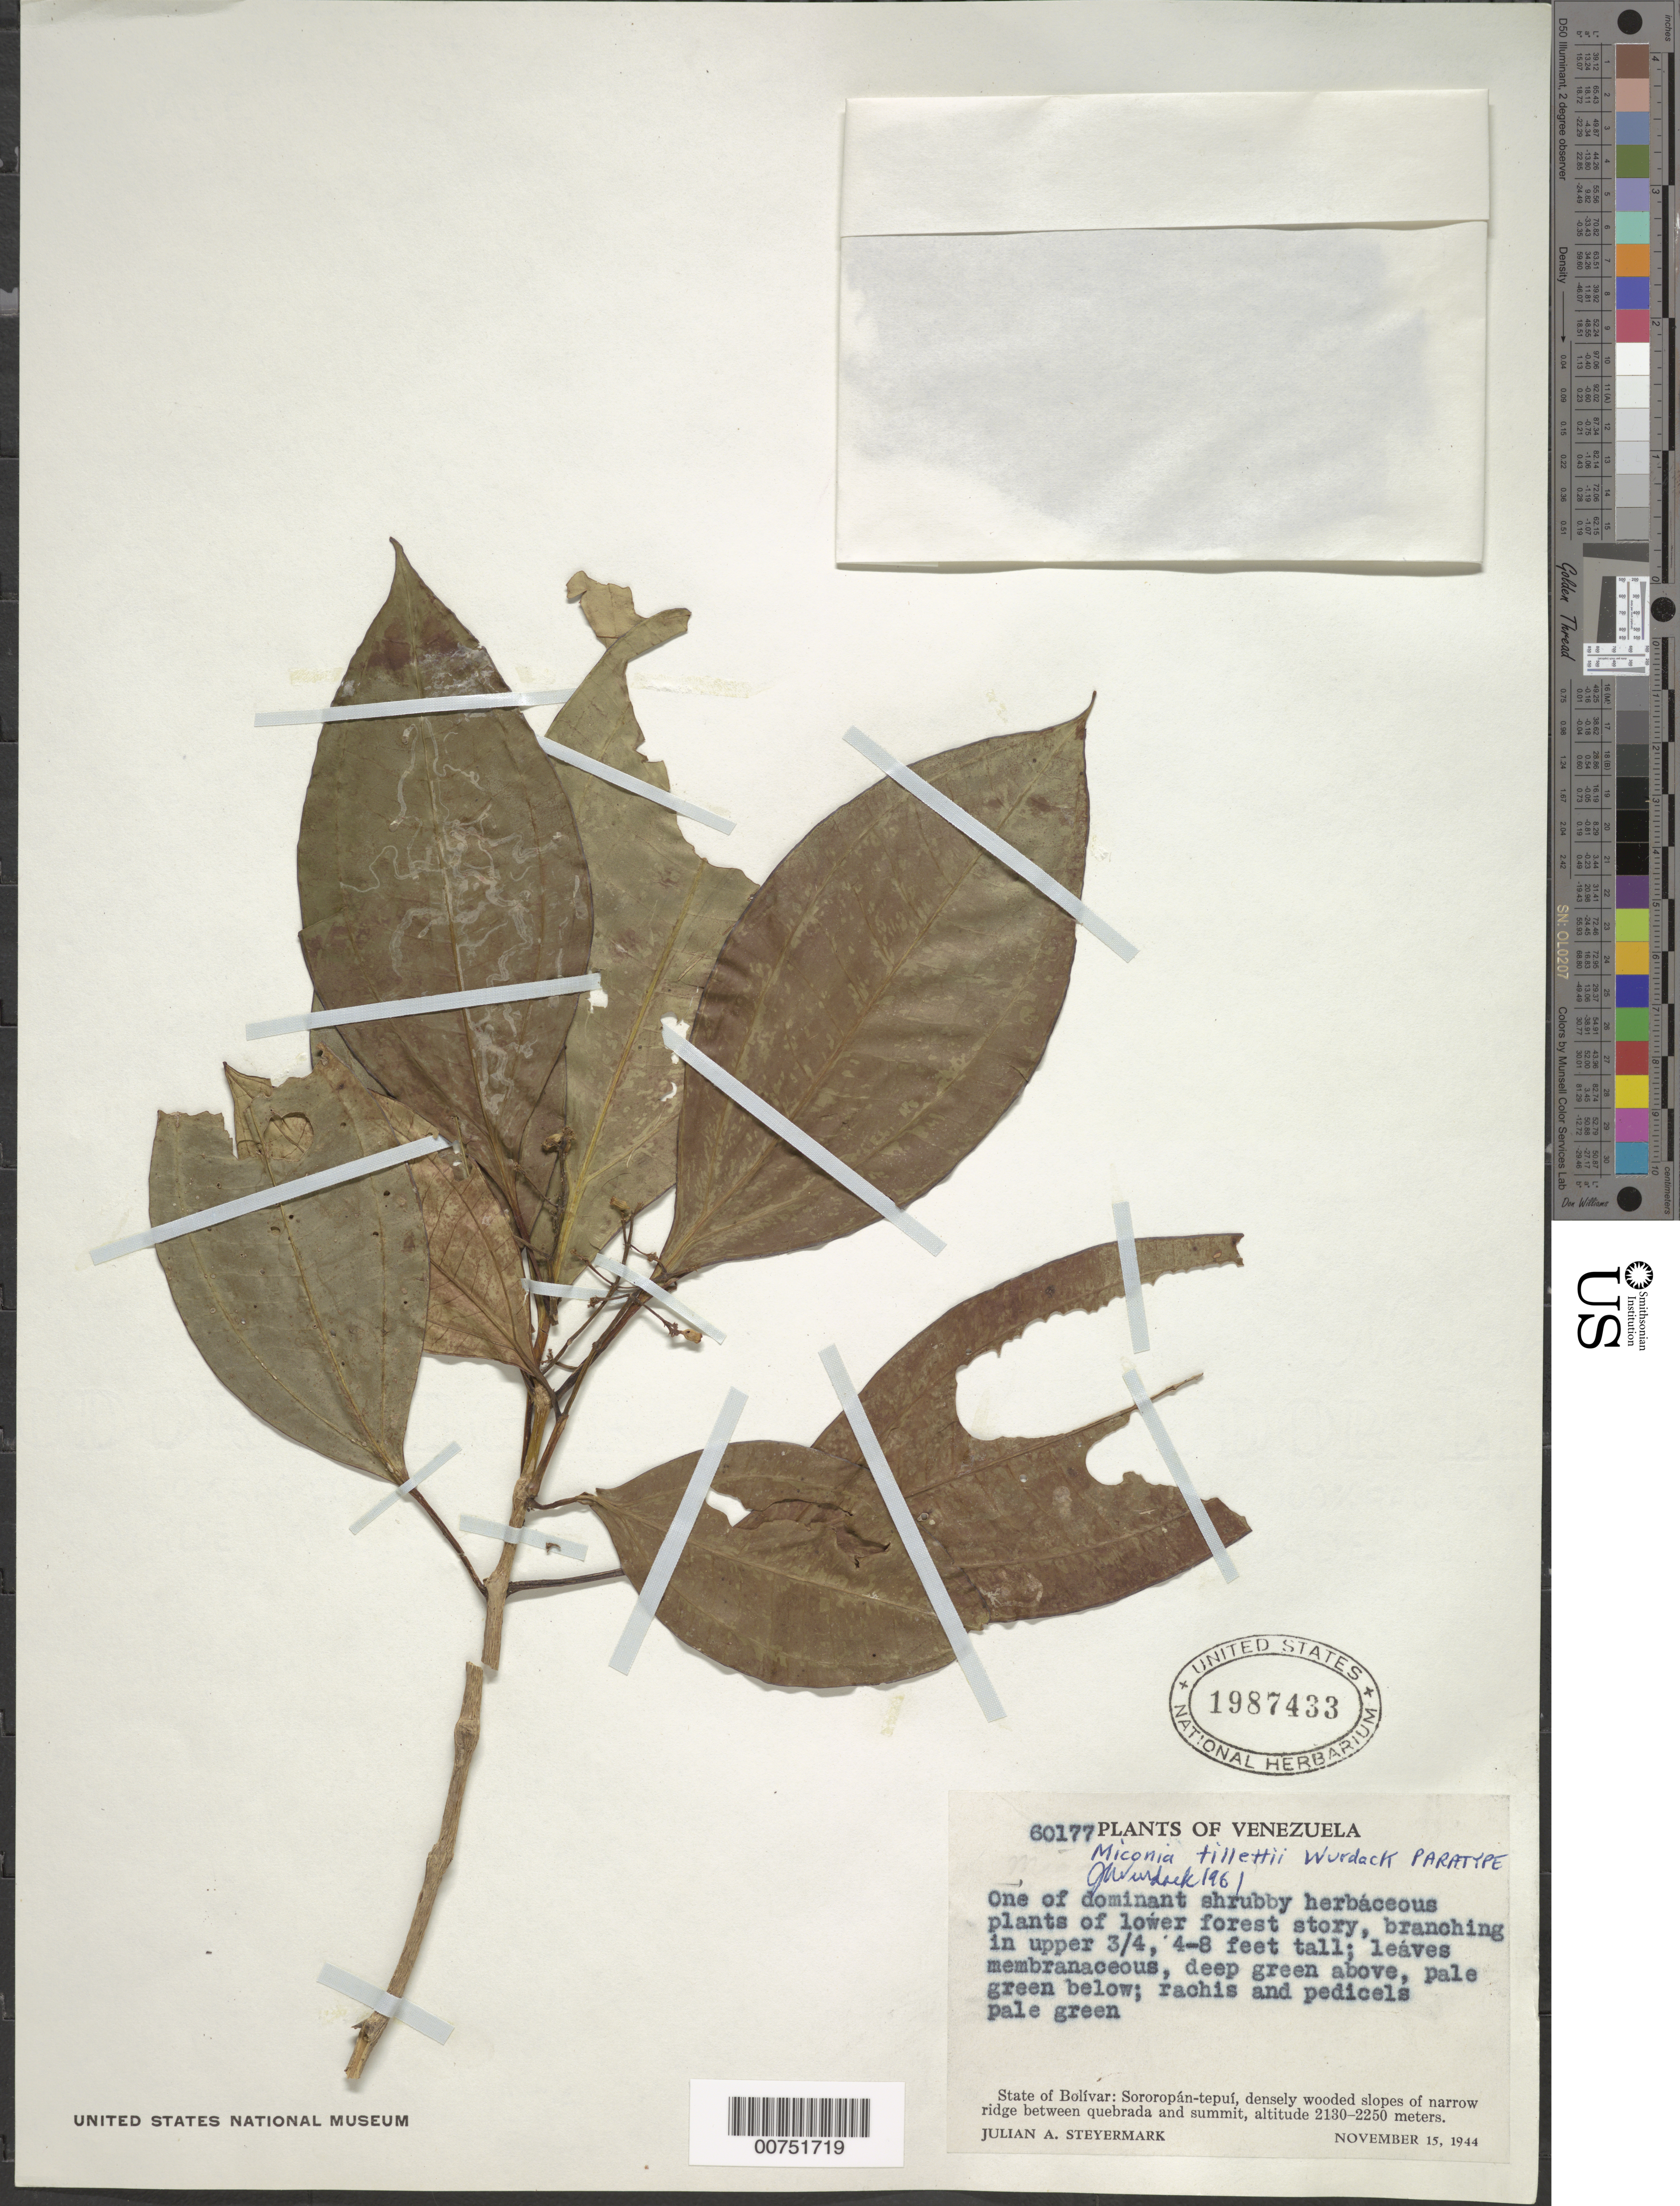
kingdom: Plantae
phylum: Tracheophyta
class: Magnoliopsida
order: Myrtales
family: Melastomataceae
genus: Miconia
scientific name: Miconia tillettii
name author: Wurdack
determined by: Wurdack, John J., (US), US (UNITED STATES)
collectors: J. Steyermark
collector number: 60177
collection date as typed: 15-Nov-44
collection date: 1944-11-15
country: Venezuela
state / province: Bolívar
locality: Sororopán-tepuí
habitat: One of dominant shrubby herbaceous plants of lower forest story; densely wooded slopes of narrow ridge between quebrada and summit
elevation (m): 2130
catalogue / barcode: US 1987433